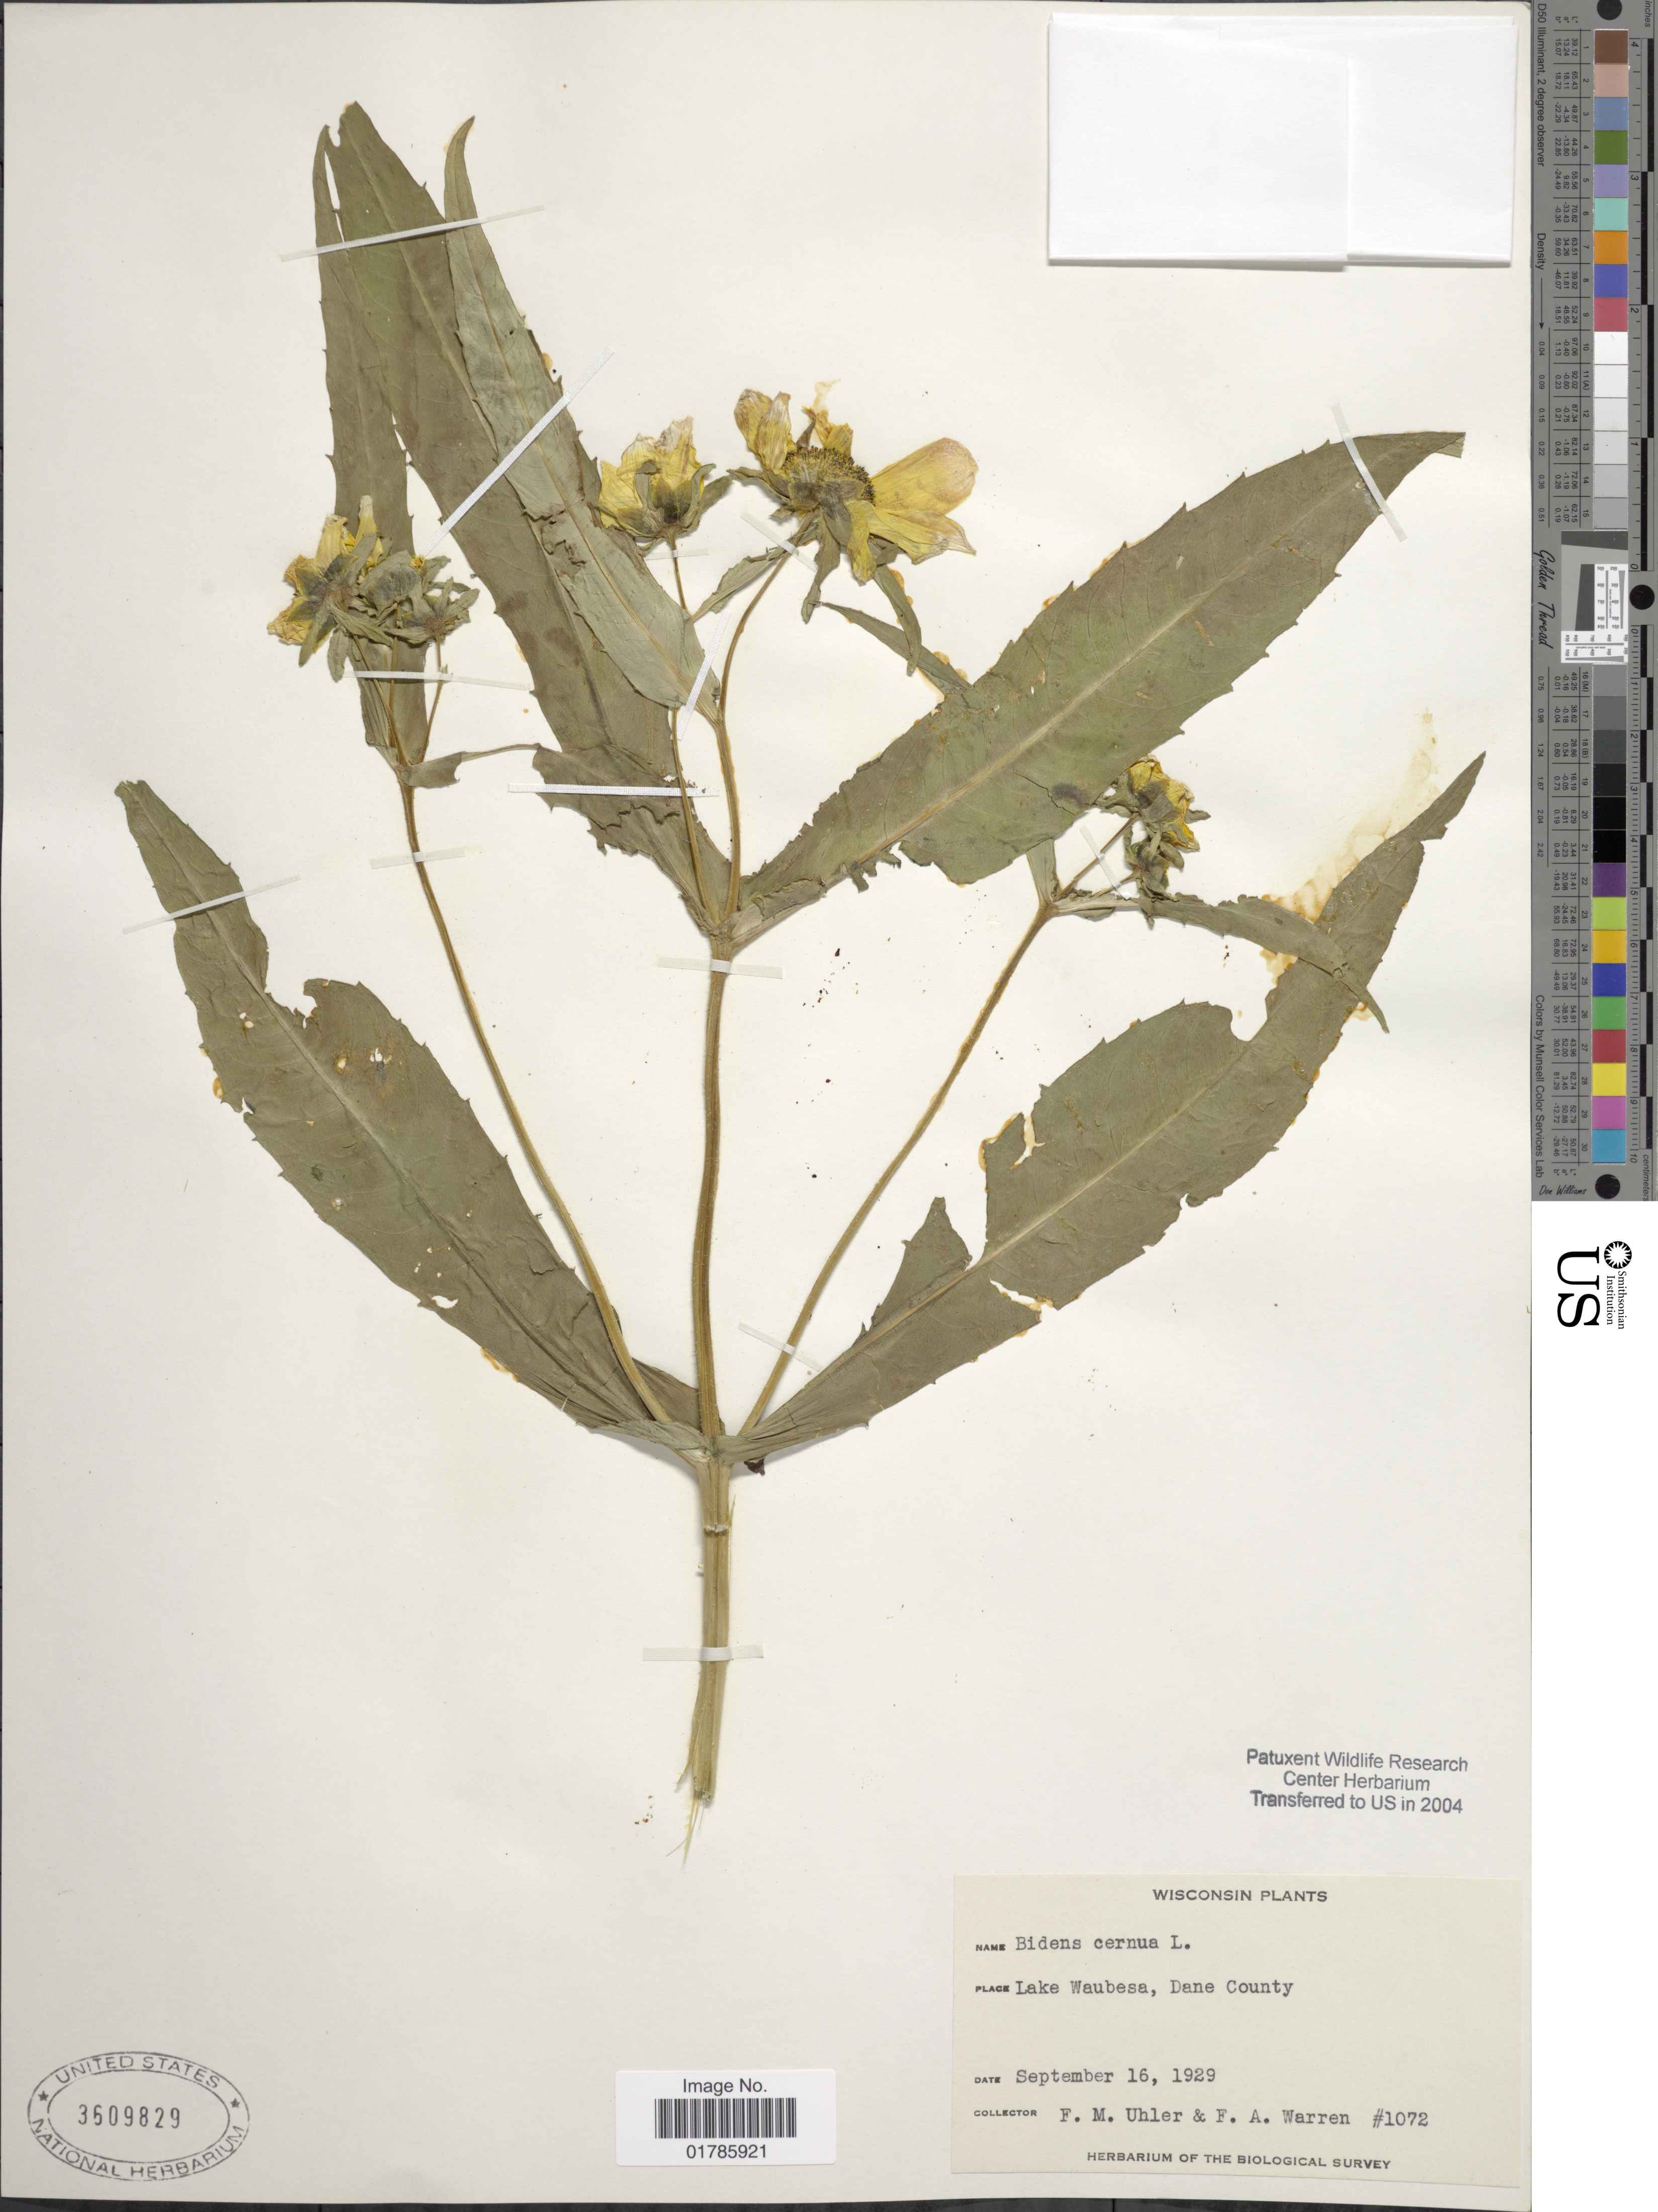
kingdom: Plantae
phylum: Tracheophyta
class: Magnoliopsida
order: Asterales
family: Asteraceae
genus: Bidens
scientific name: Bidens cernua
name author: L.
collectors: F. M. Uhler & F. Warren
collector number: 1072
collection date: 1929-09-16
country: United States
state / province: Wisconsin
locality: Lake Waubesa, Dane County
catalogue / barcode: US 3509829